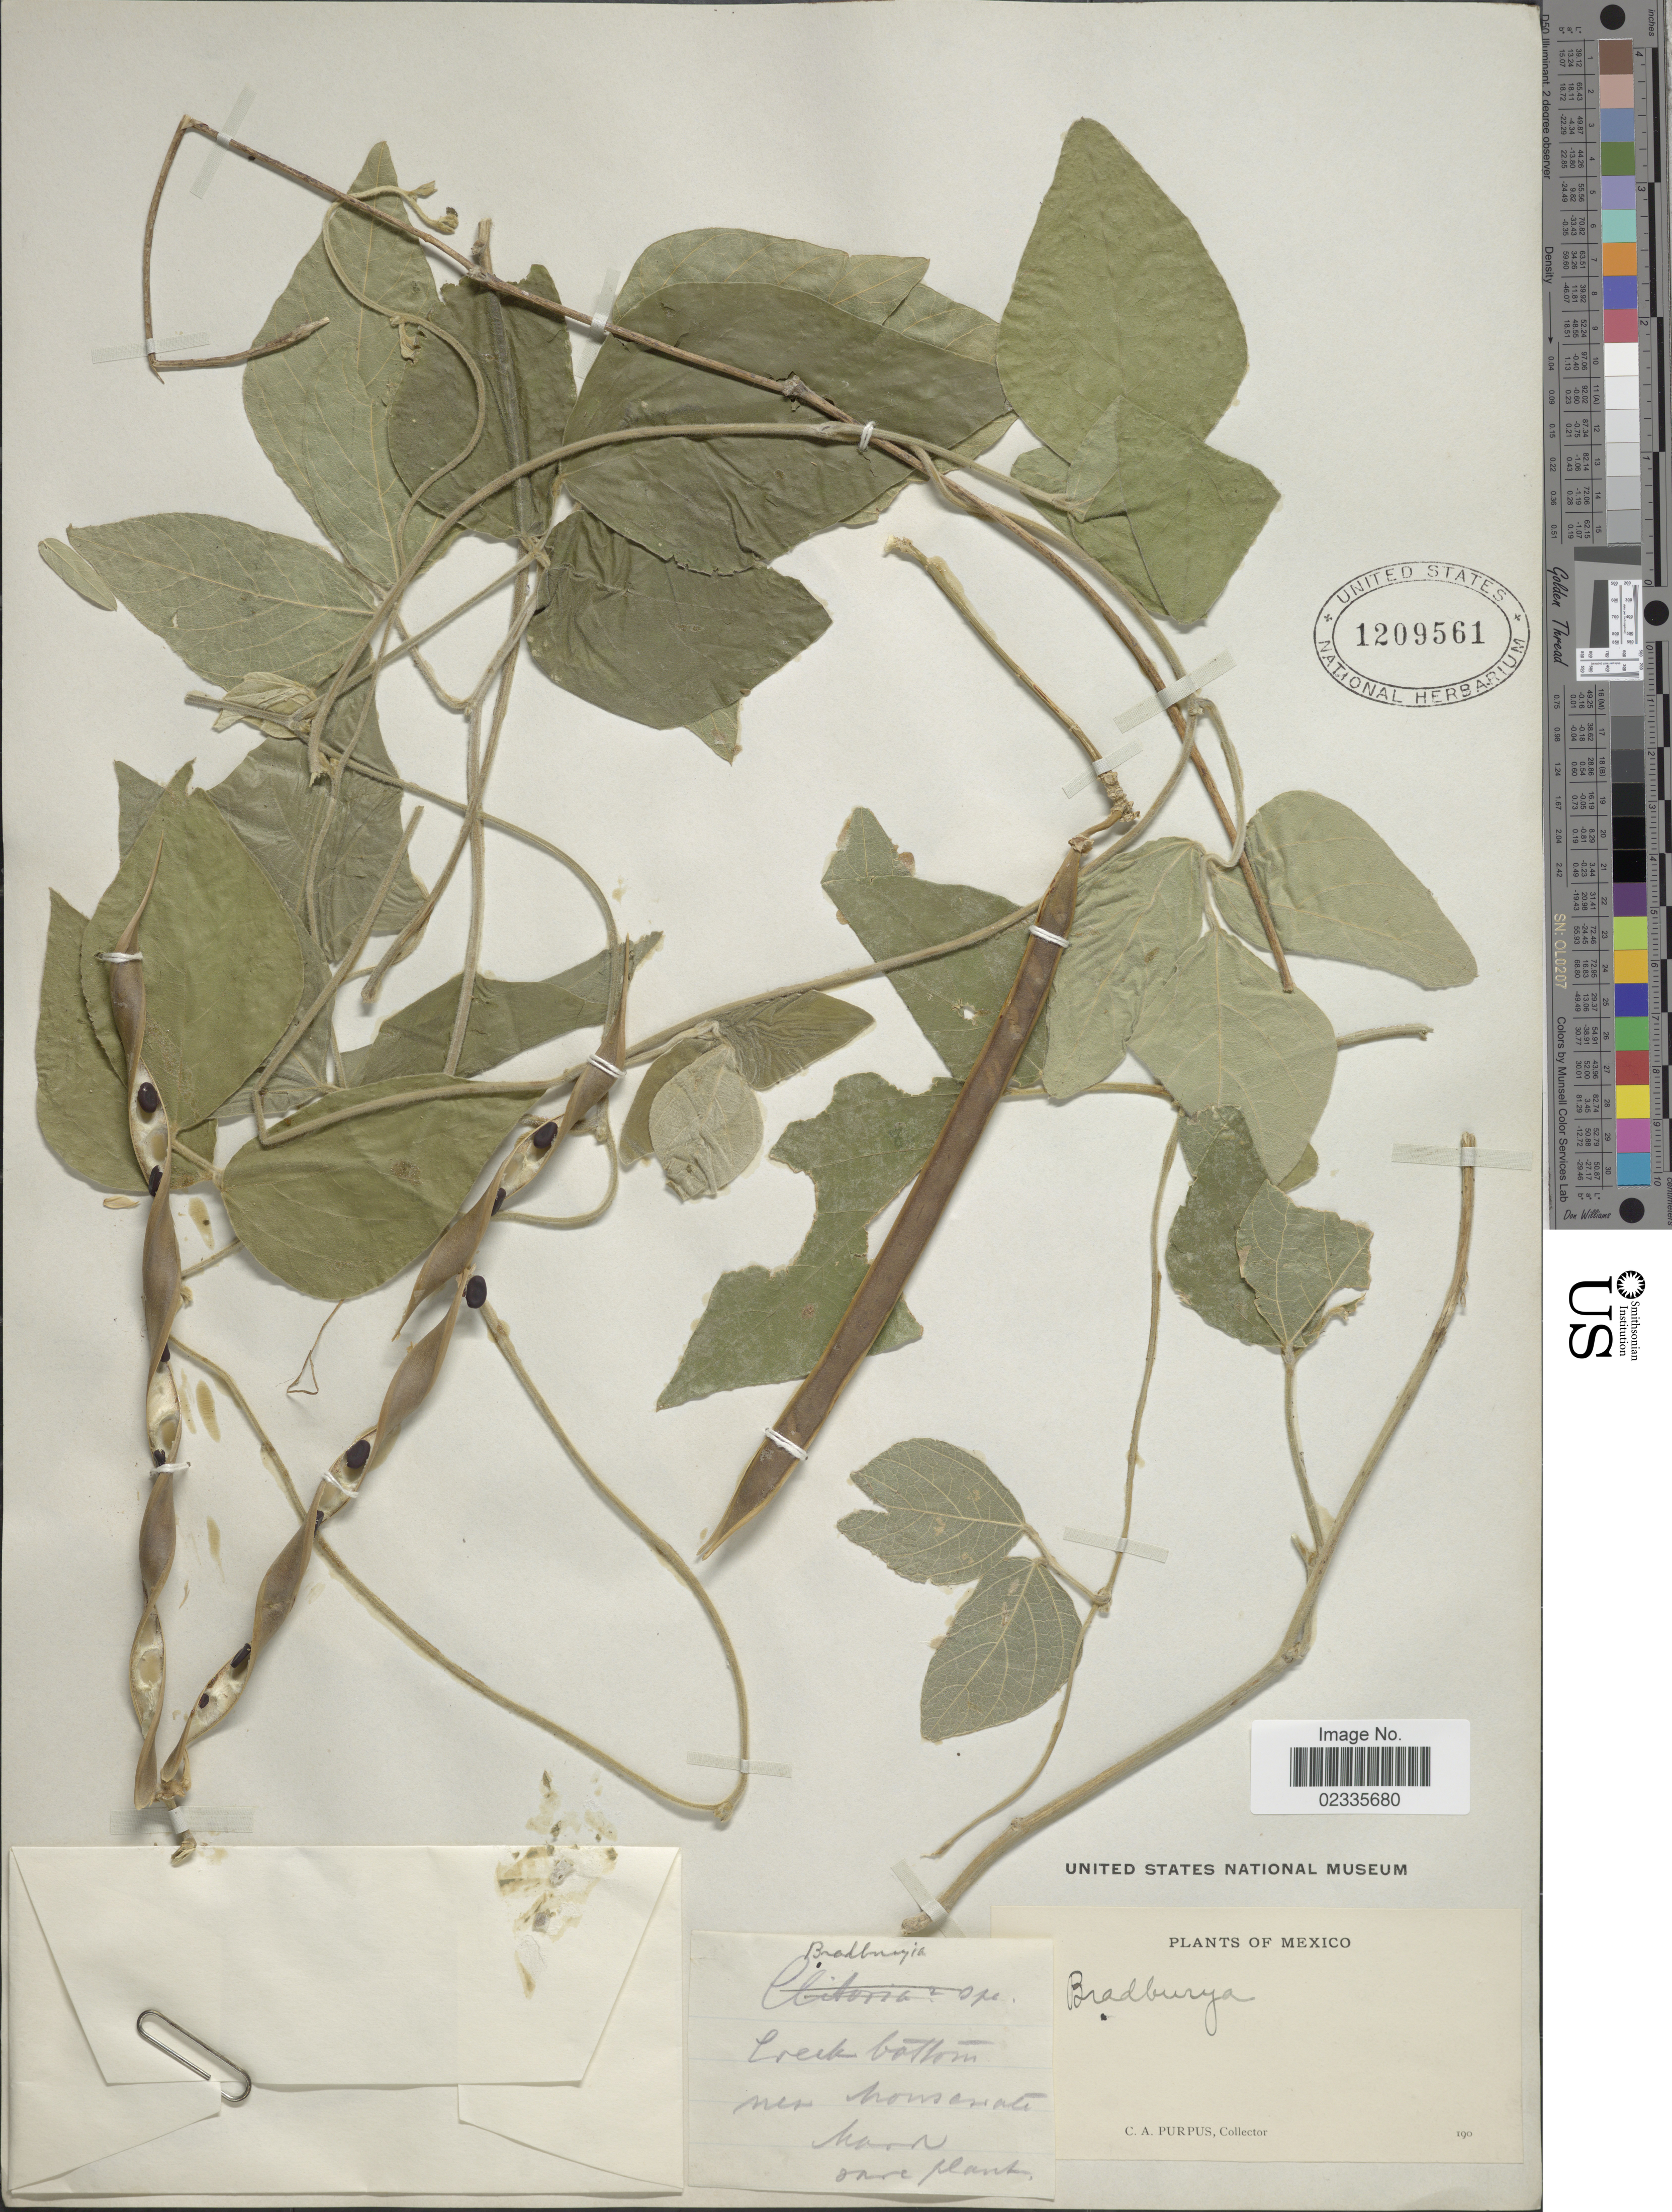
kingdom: Plantae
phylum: Tracheophyta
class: Magnoliopsida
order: Fabales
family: Fabaceae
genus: Centrosema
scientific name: Centrosema sp.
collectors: C. A. Purpus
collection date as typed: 190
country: Mexico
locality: Creek bottom, near Monserrate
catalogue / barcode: US 1209561